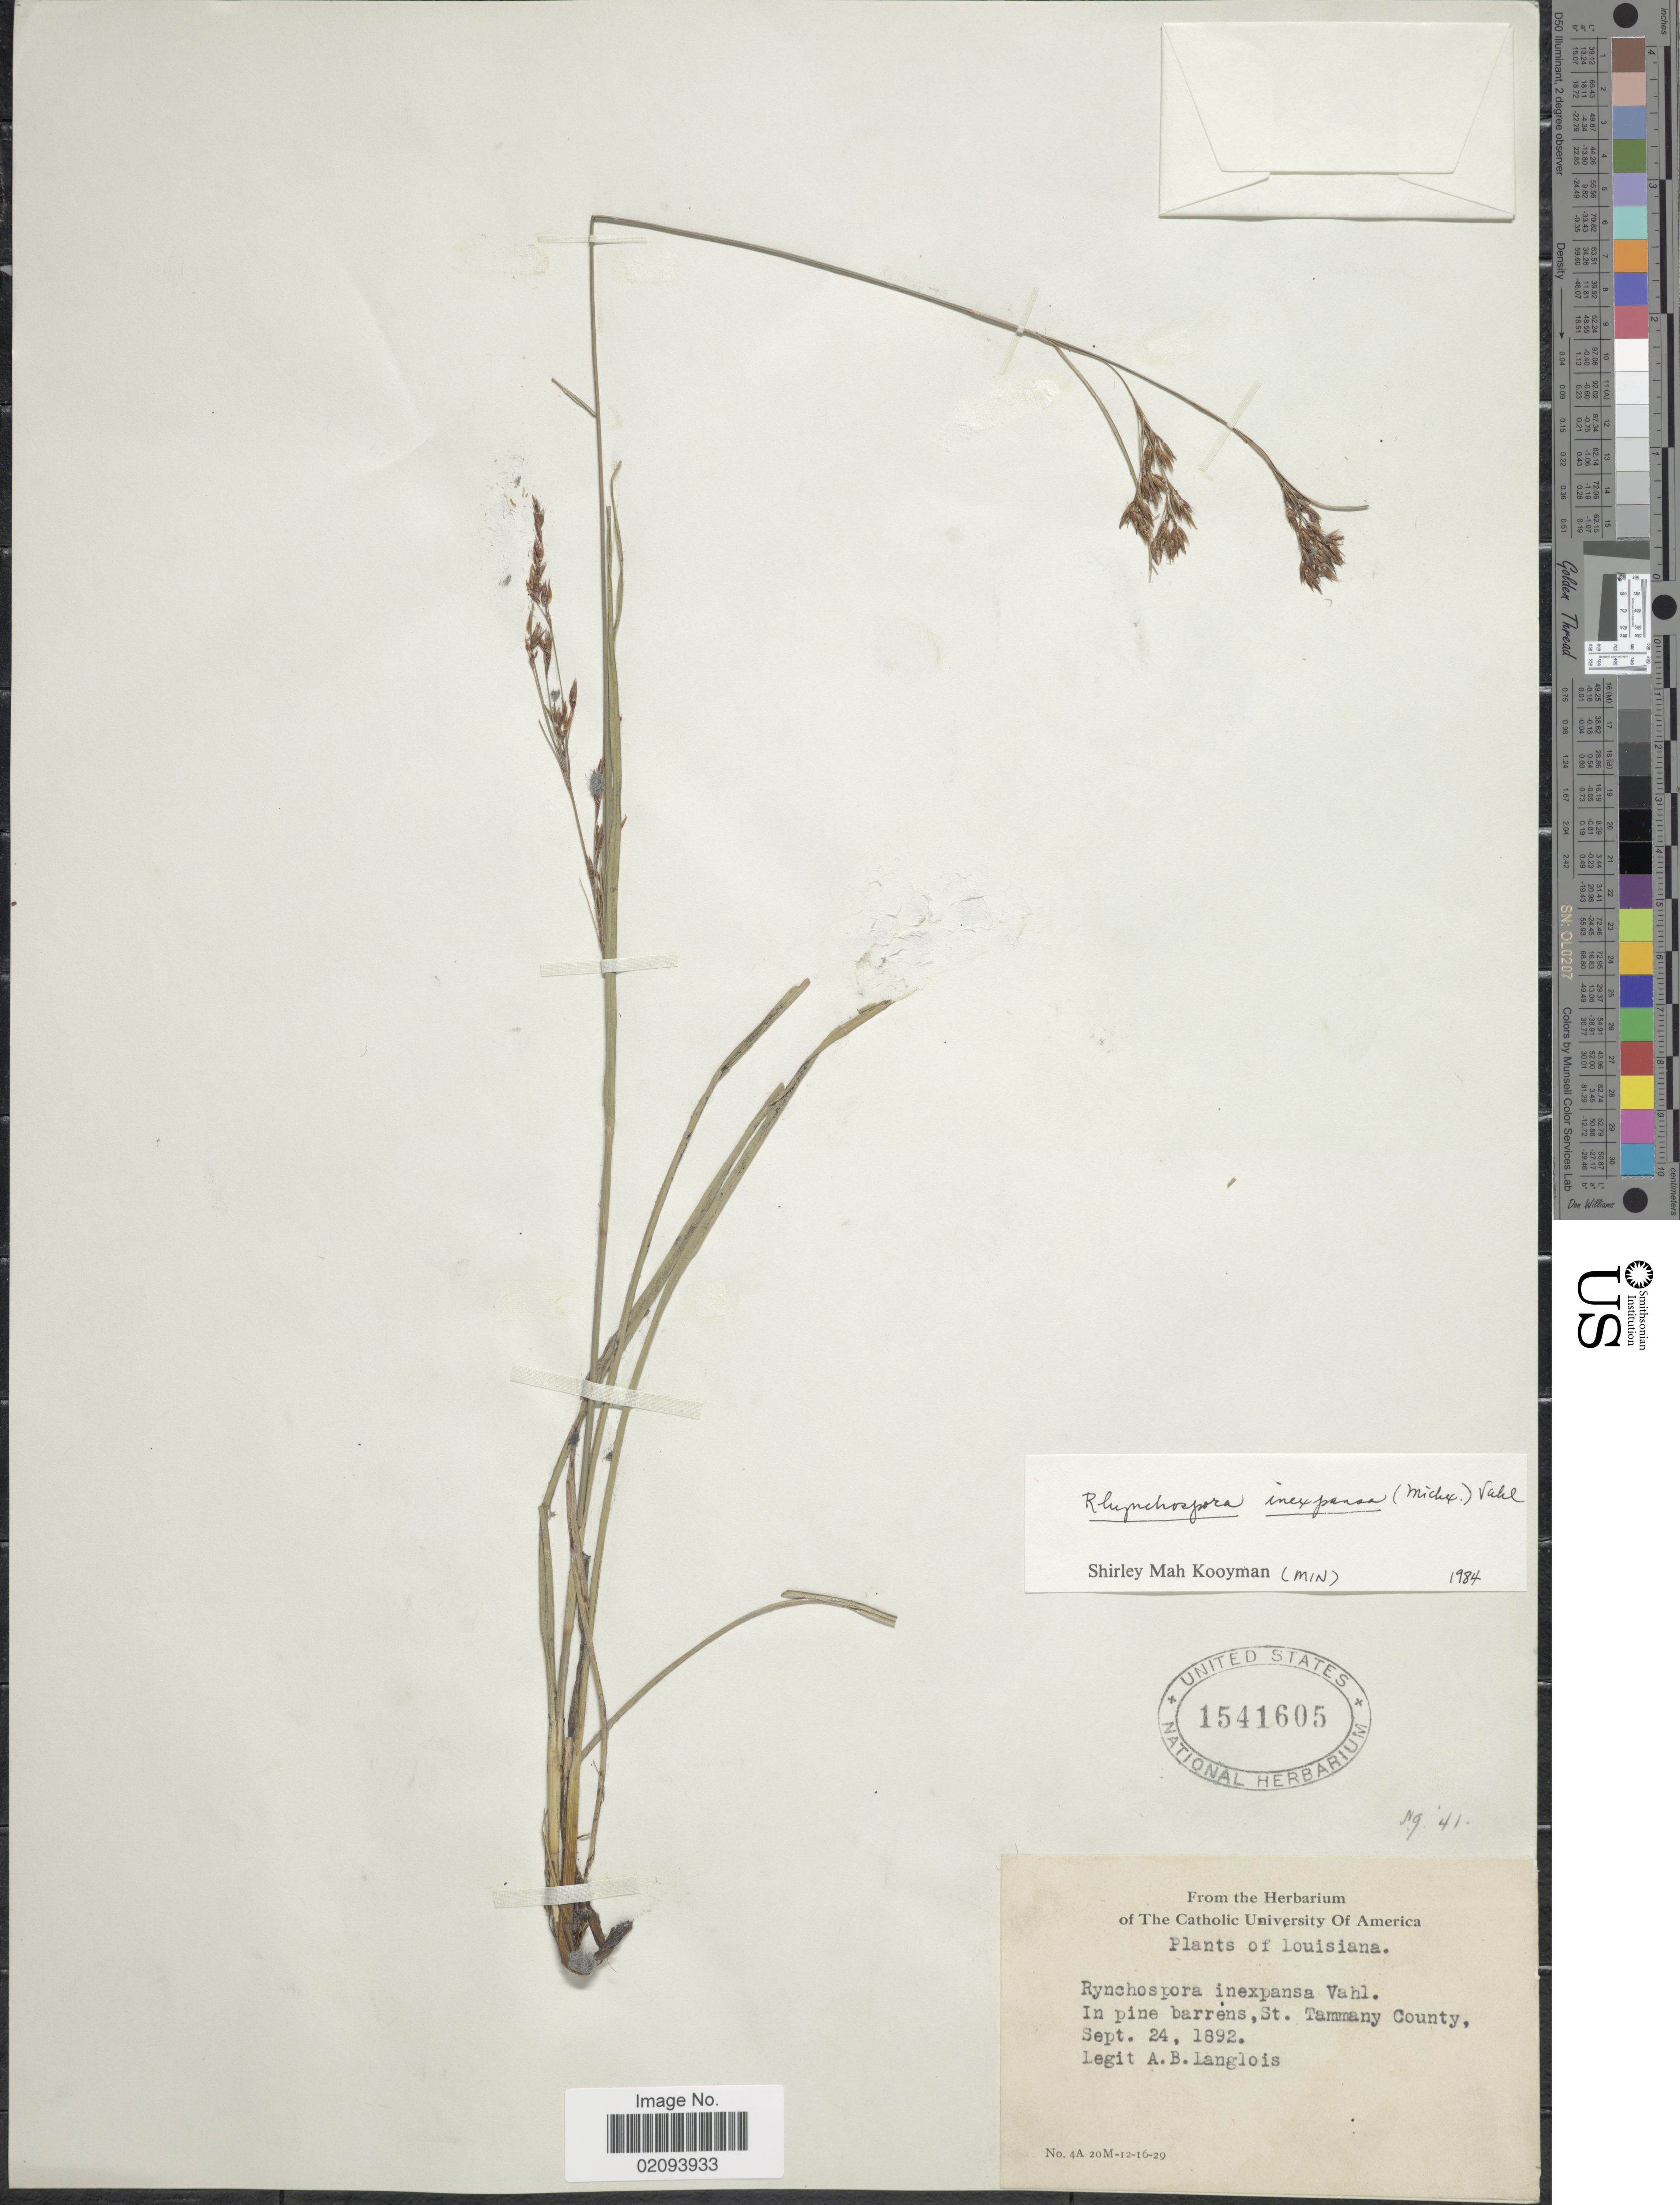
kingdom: Plantae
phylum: Tracheophyta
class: Liliopsida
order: Poales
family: Cyperaceae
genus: Rhynchospora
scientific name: Rhynchospora inexpansa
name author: (Michx.) Vahl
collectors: A. Langlois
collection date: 1892-09-24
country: United States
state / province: Louisiana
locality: In pine barren, St. Tammany County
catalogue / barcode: US 1541605